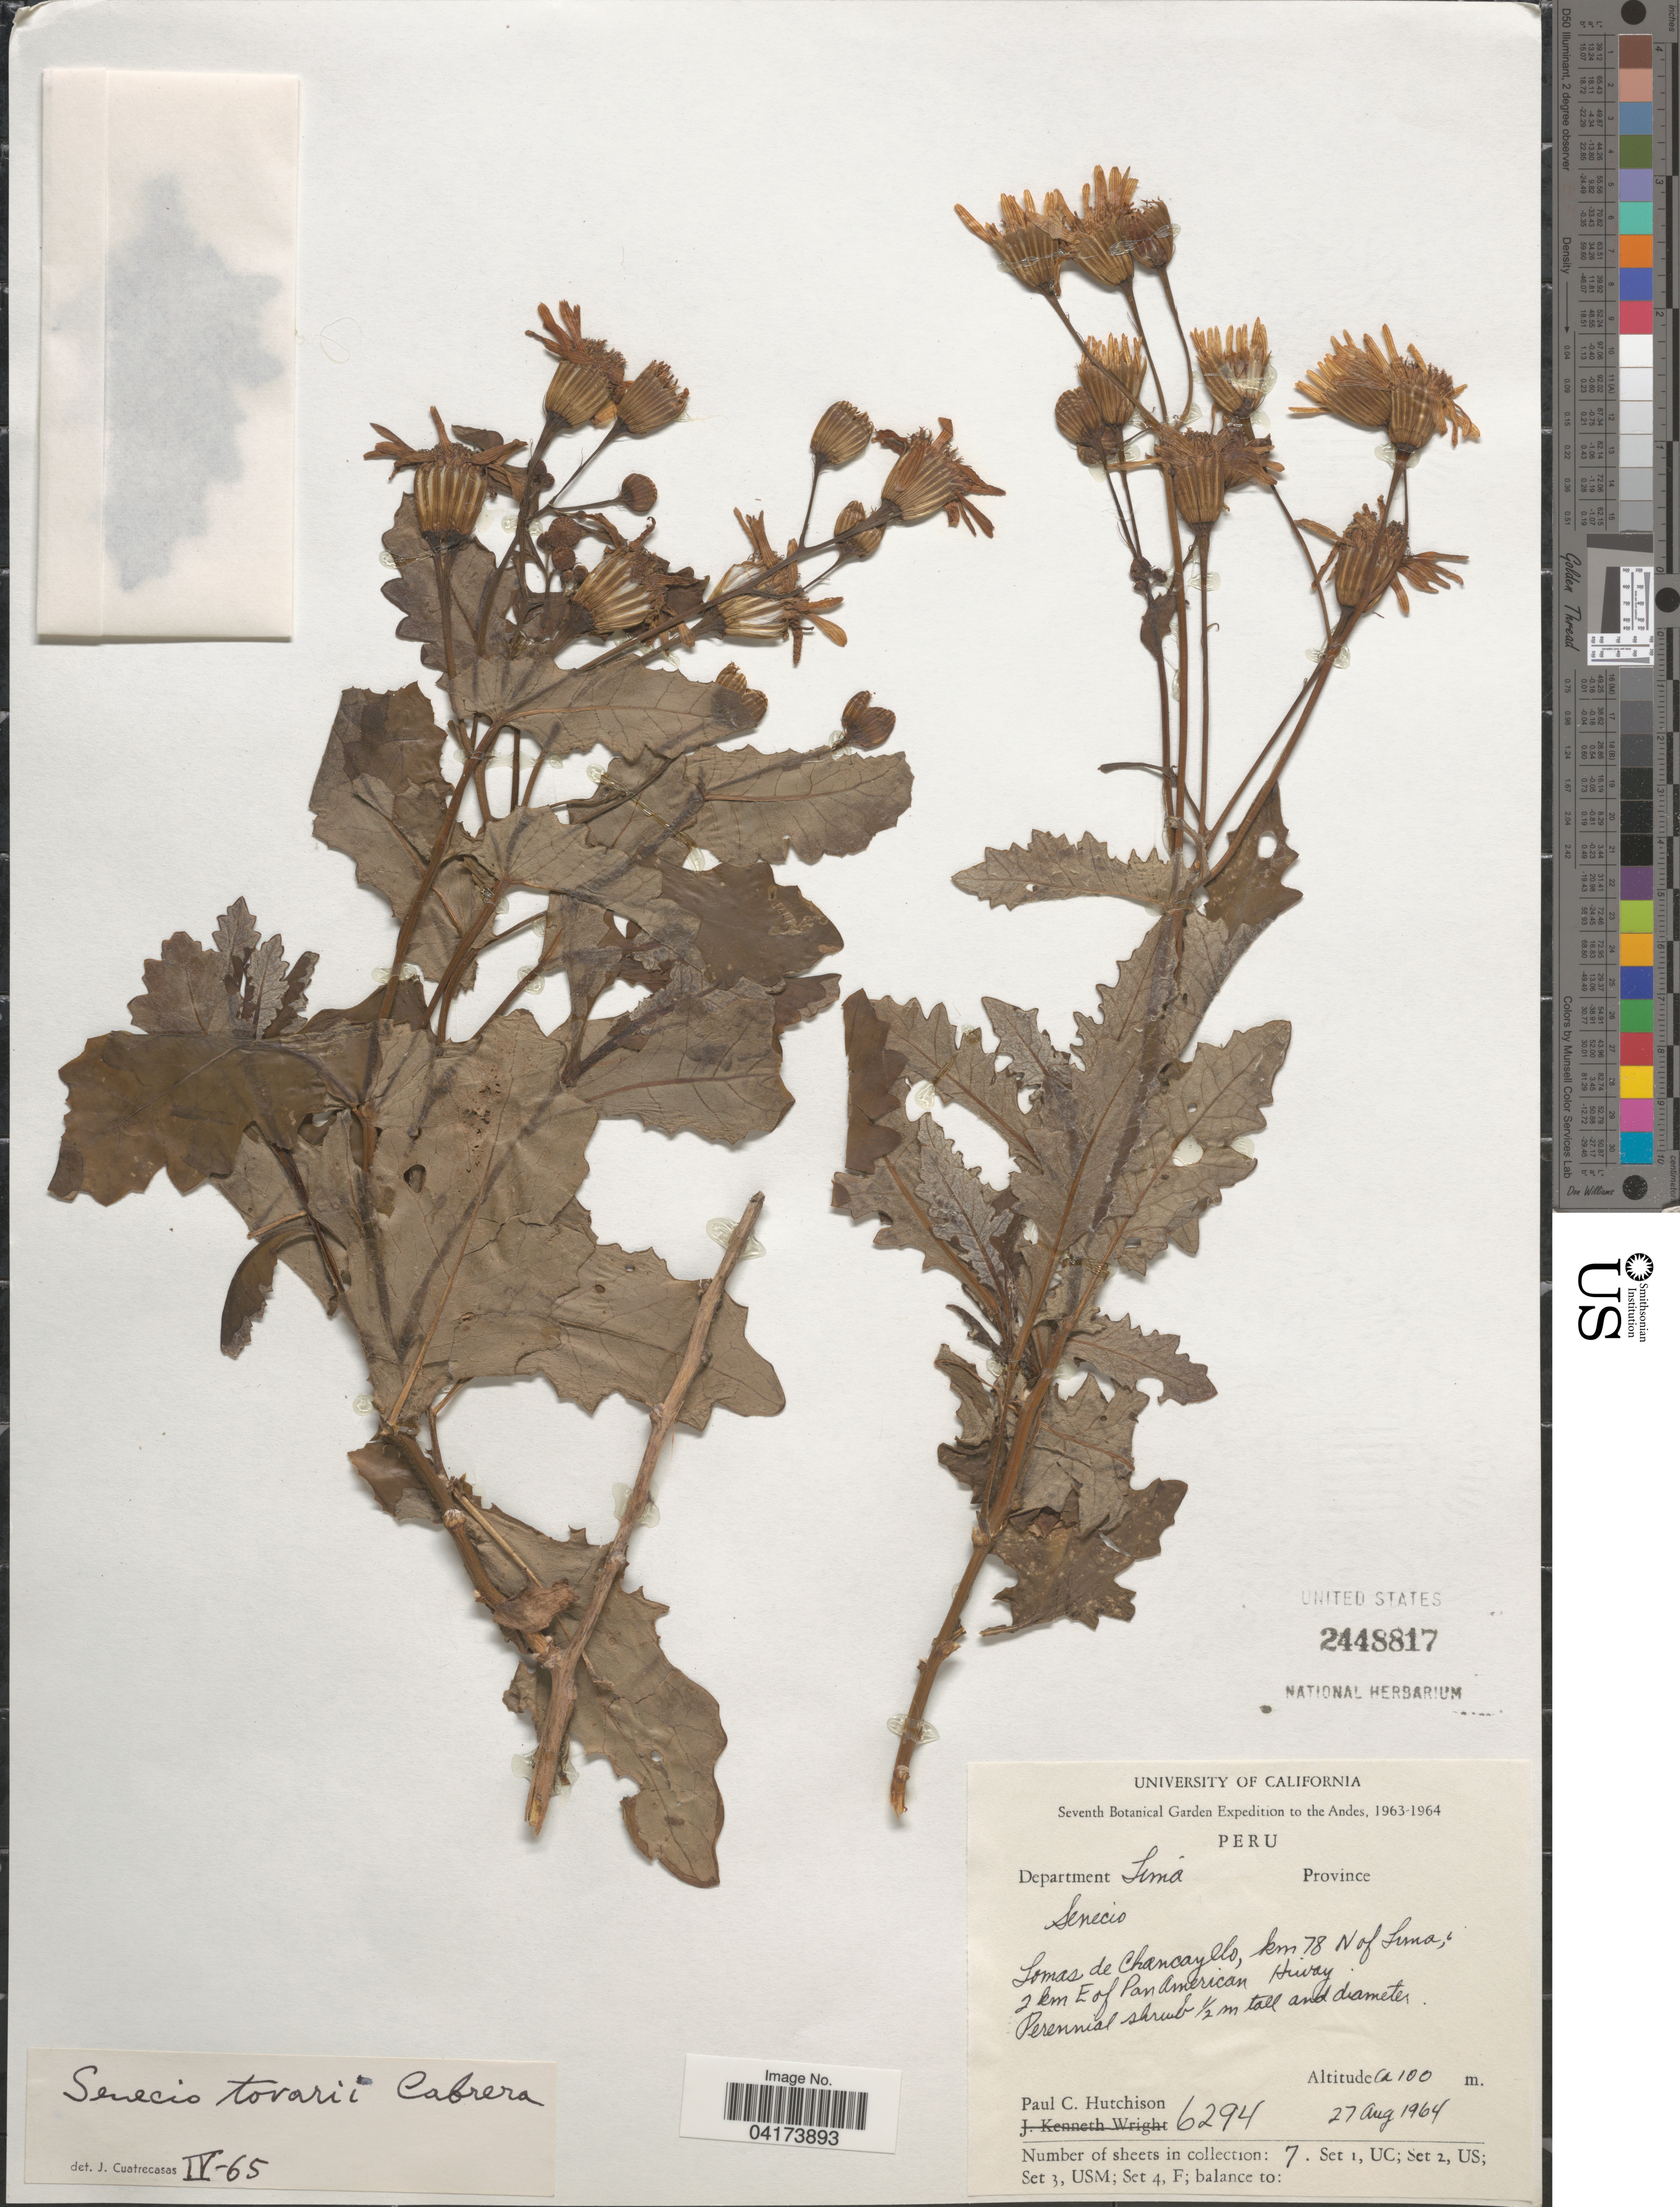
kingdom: Plantae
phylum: Tracheophyta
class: Magnoliopsida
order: Asterales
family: Asteraceae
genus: Senecio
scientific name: Senecio tovari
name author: Cabrera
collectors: P. C. Hutchison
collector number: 6294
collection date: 1964-08-27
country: Peru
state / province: Lima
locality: Seventh Botanical Garden to the Andes, 1963-1964. Department Lima. Lomas de Chancayelo [interpreted], km 78 N of Lima; 2 km E of Pan American Hiway.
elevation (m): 100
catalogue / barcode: US 2448817